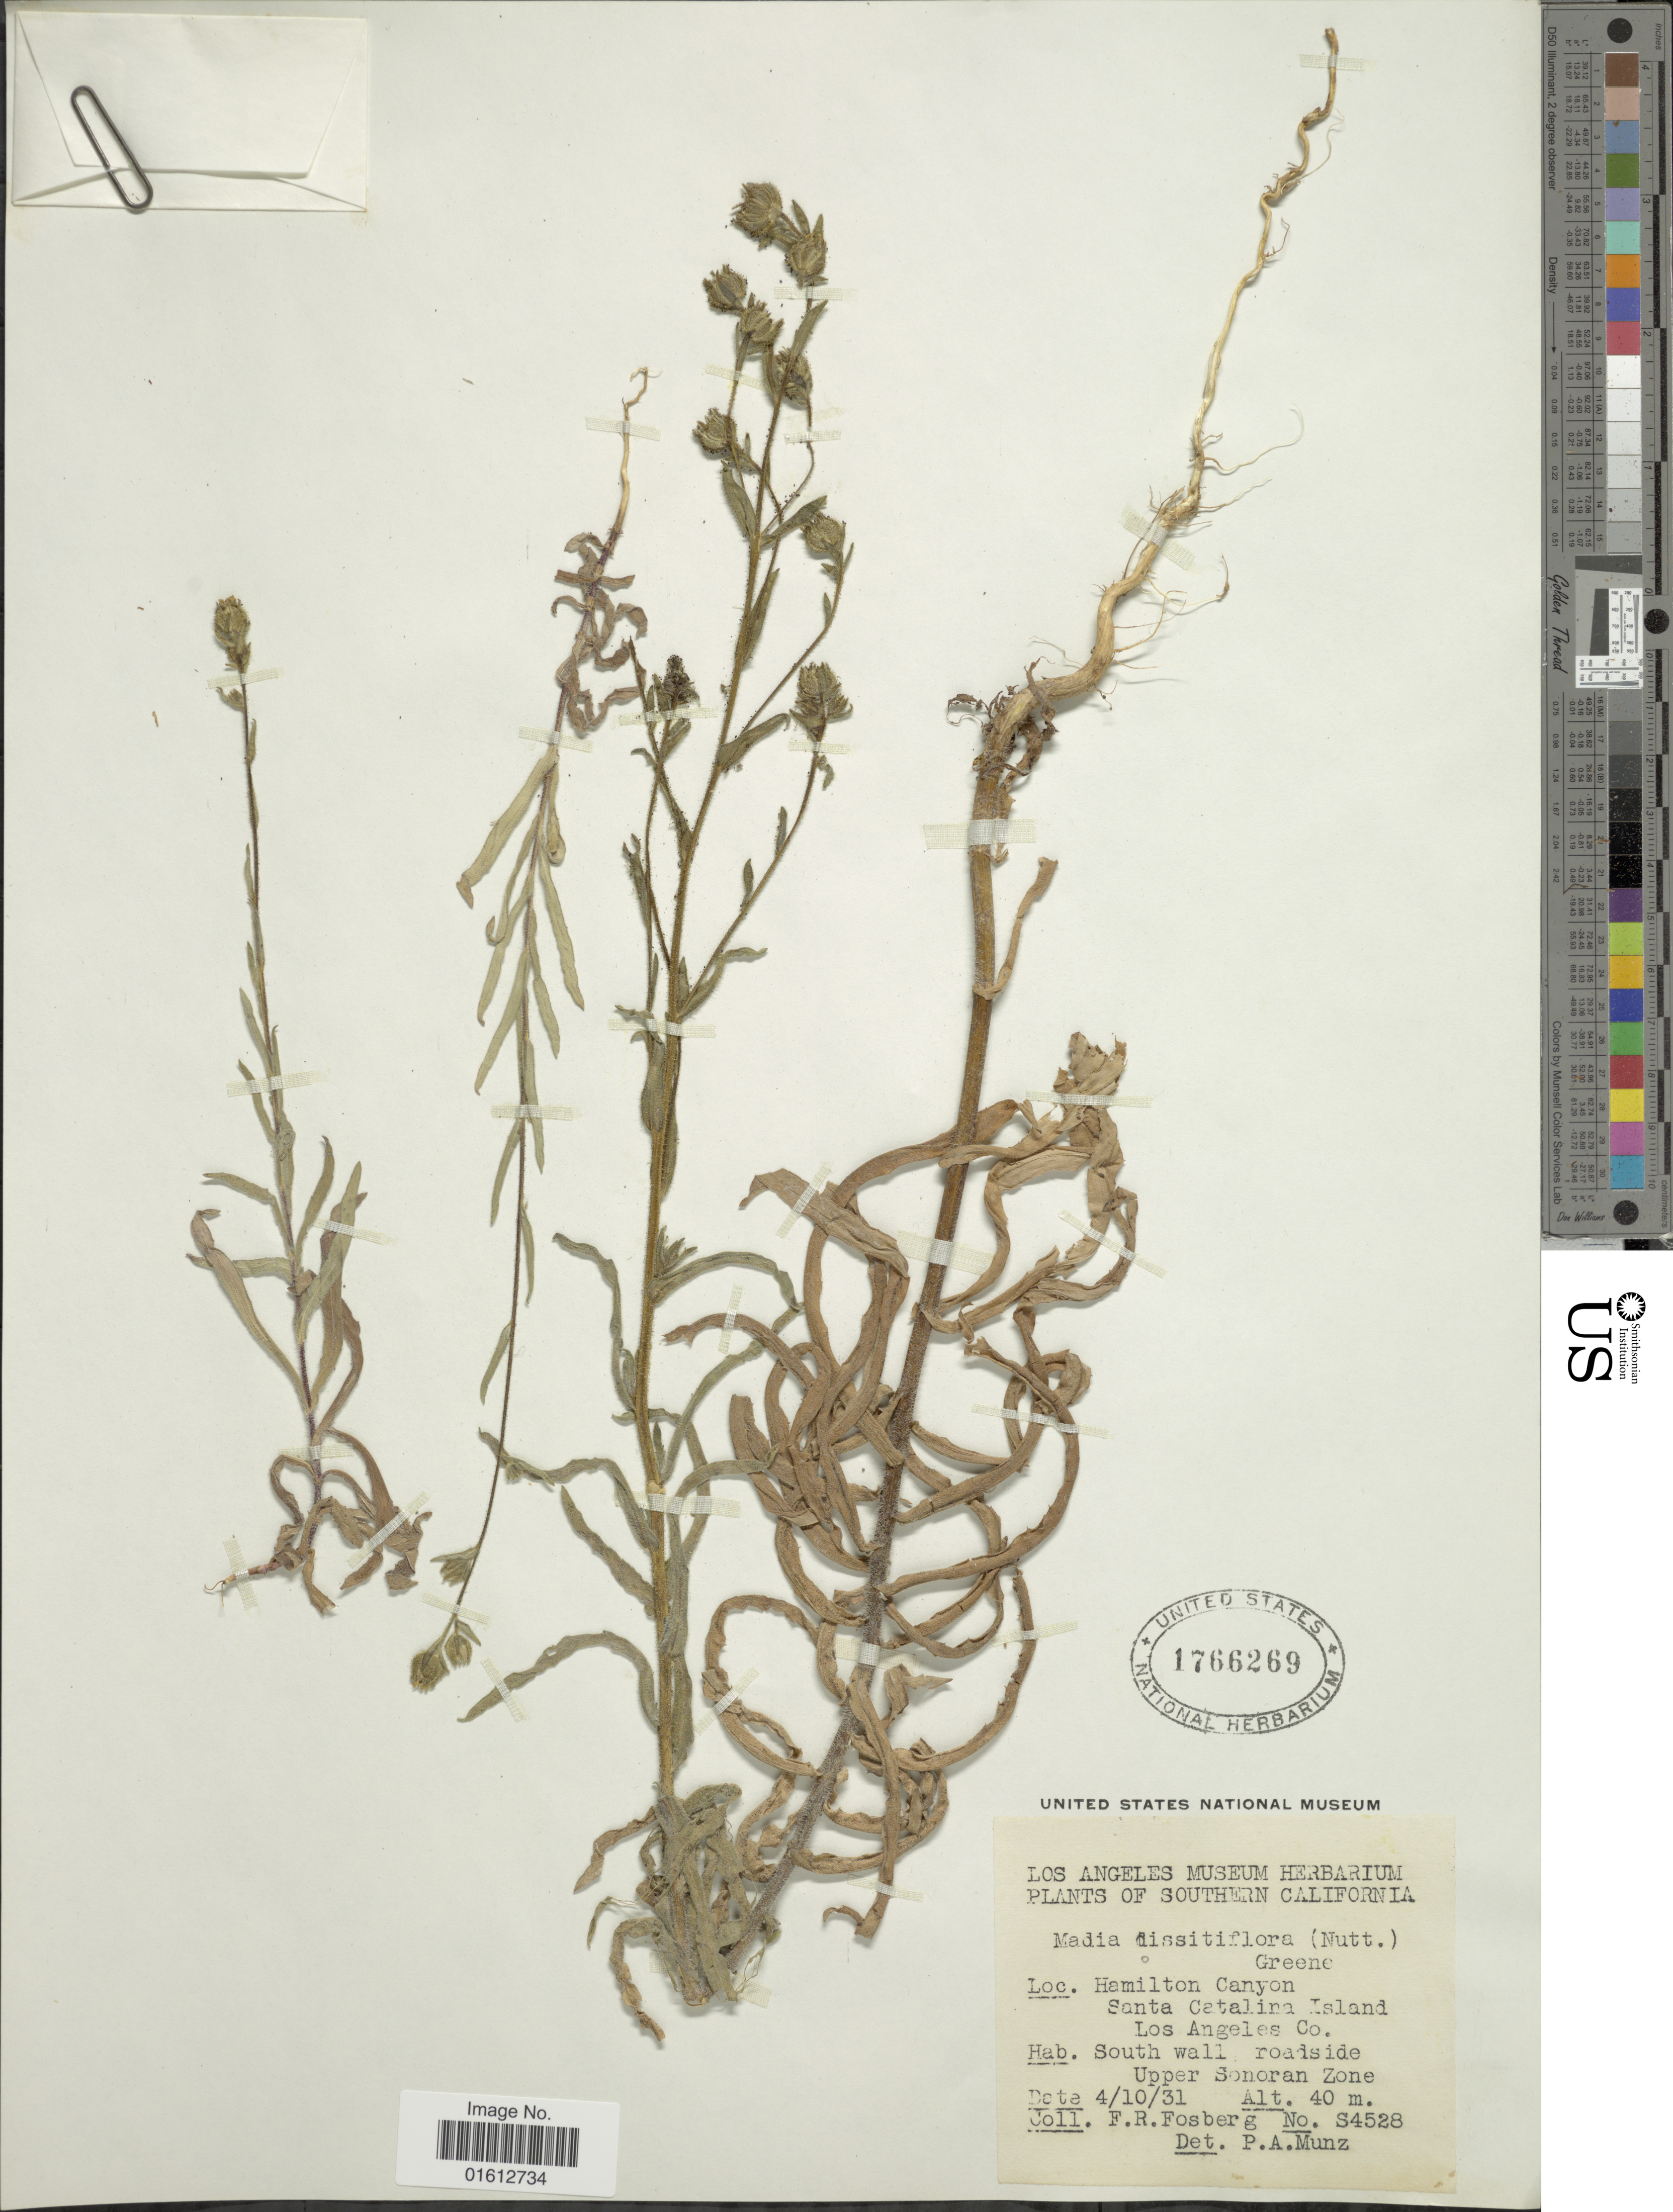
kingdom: Plantae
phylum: Tracheophyta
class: Magnoliopsida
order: Asterales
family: Asteraceae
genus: Madia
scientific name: Madia gracilis subsp. gracilis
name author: (Sm.) D.D. Keck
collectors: F. R. Fosberg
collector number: S4528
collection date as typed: Transcribed d/m/y: 10/4/31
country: United States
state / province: California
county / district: Los Angeles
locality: Southern California. Hamilton Canyon, Santa Catalina Island, Los Angeles Co. South wall roadside, Upper Sonoran Zone.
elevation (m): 40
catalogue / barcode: US 1766269